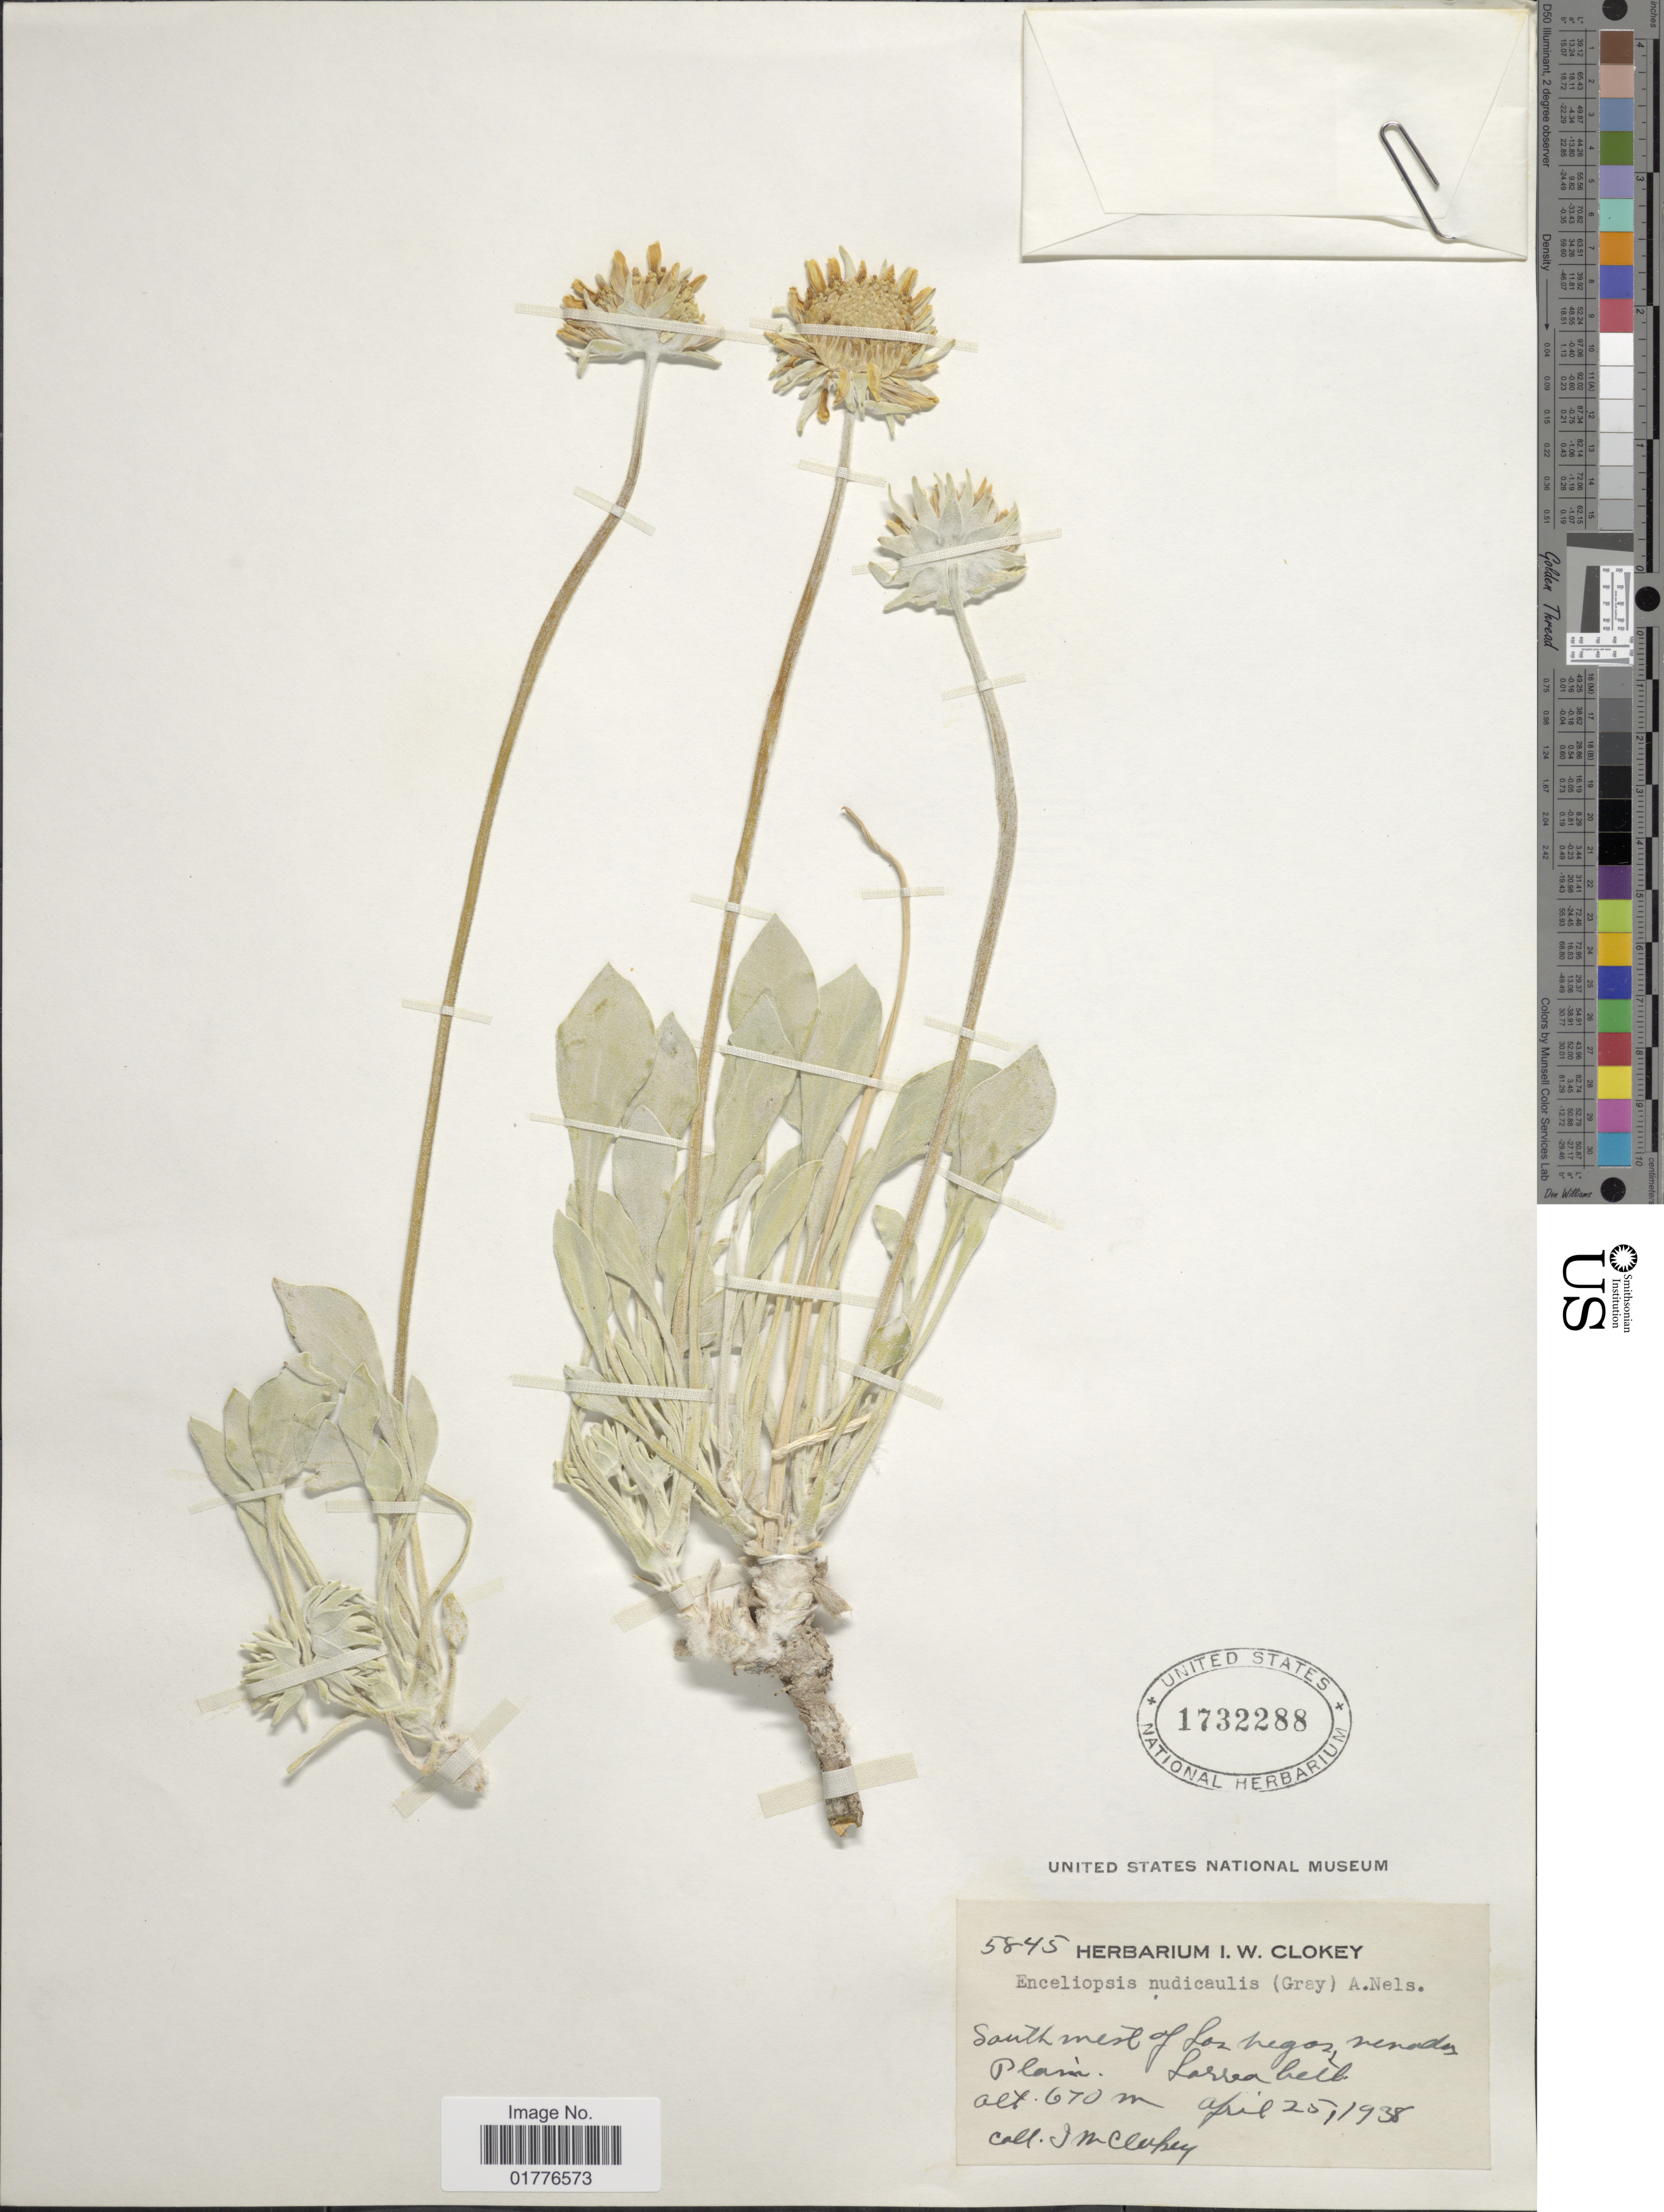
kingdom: Plantae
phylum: Tracheophyta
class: Magnoliopsida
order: Asterales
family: Asteraceae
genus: Enceliopsis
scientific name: Enceliopsis nudicaulis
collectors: I. W. Clokey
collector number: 5845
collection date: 1938-04-25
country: United States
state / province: Nevada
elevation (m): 670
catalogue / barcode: US 1732288